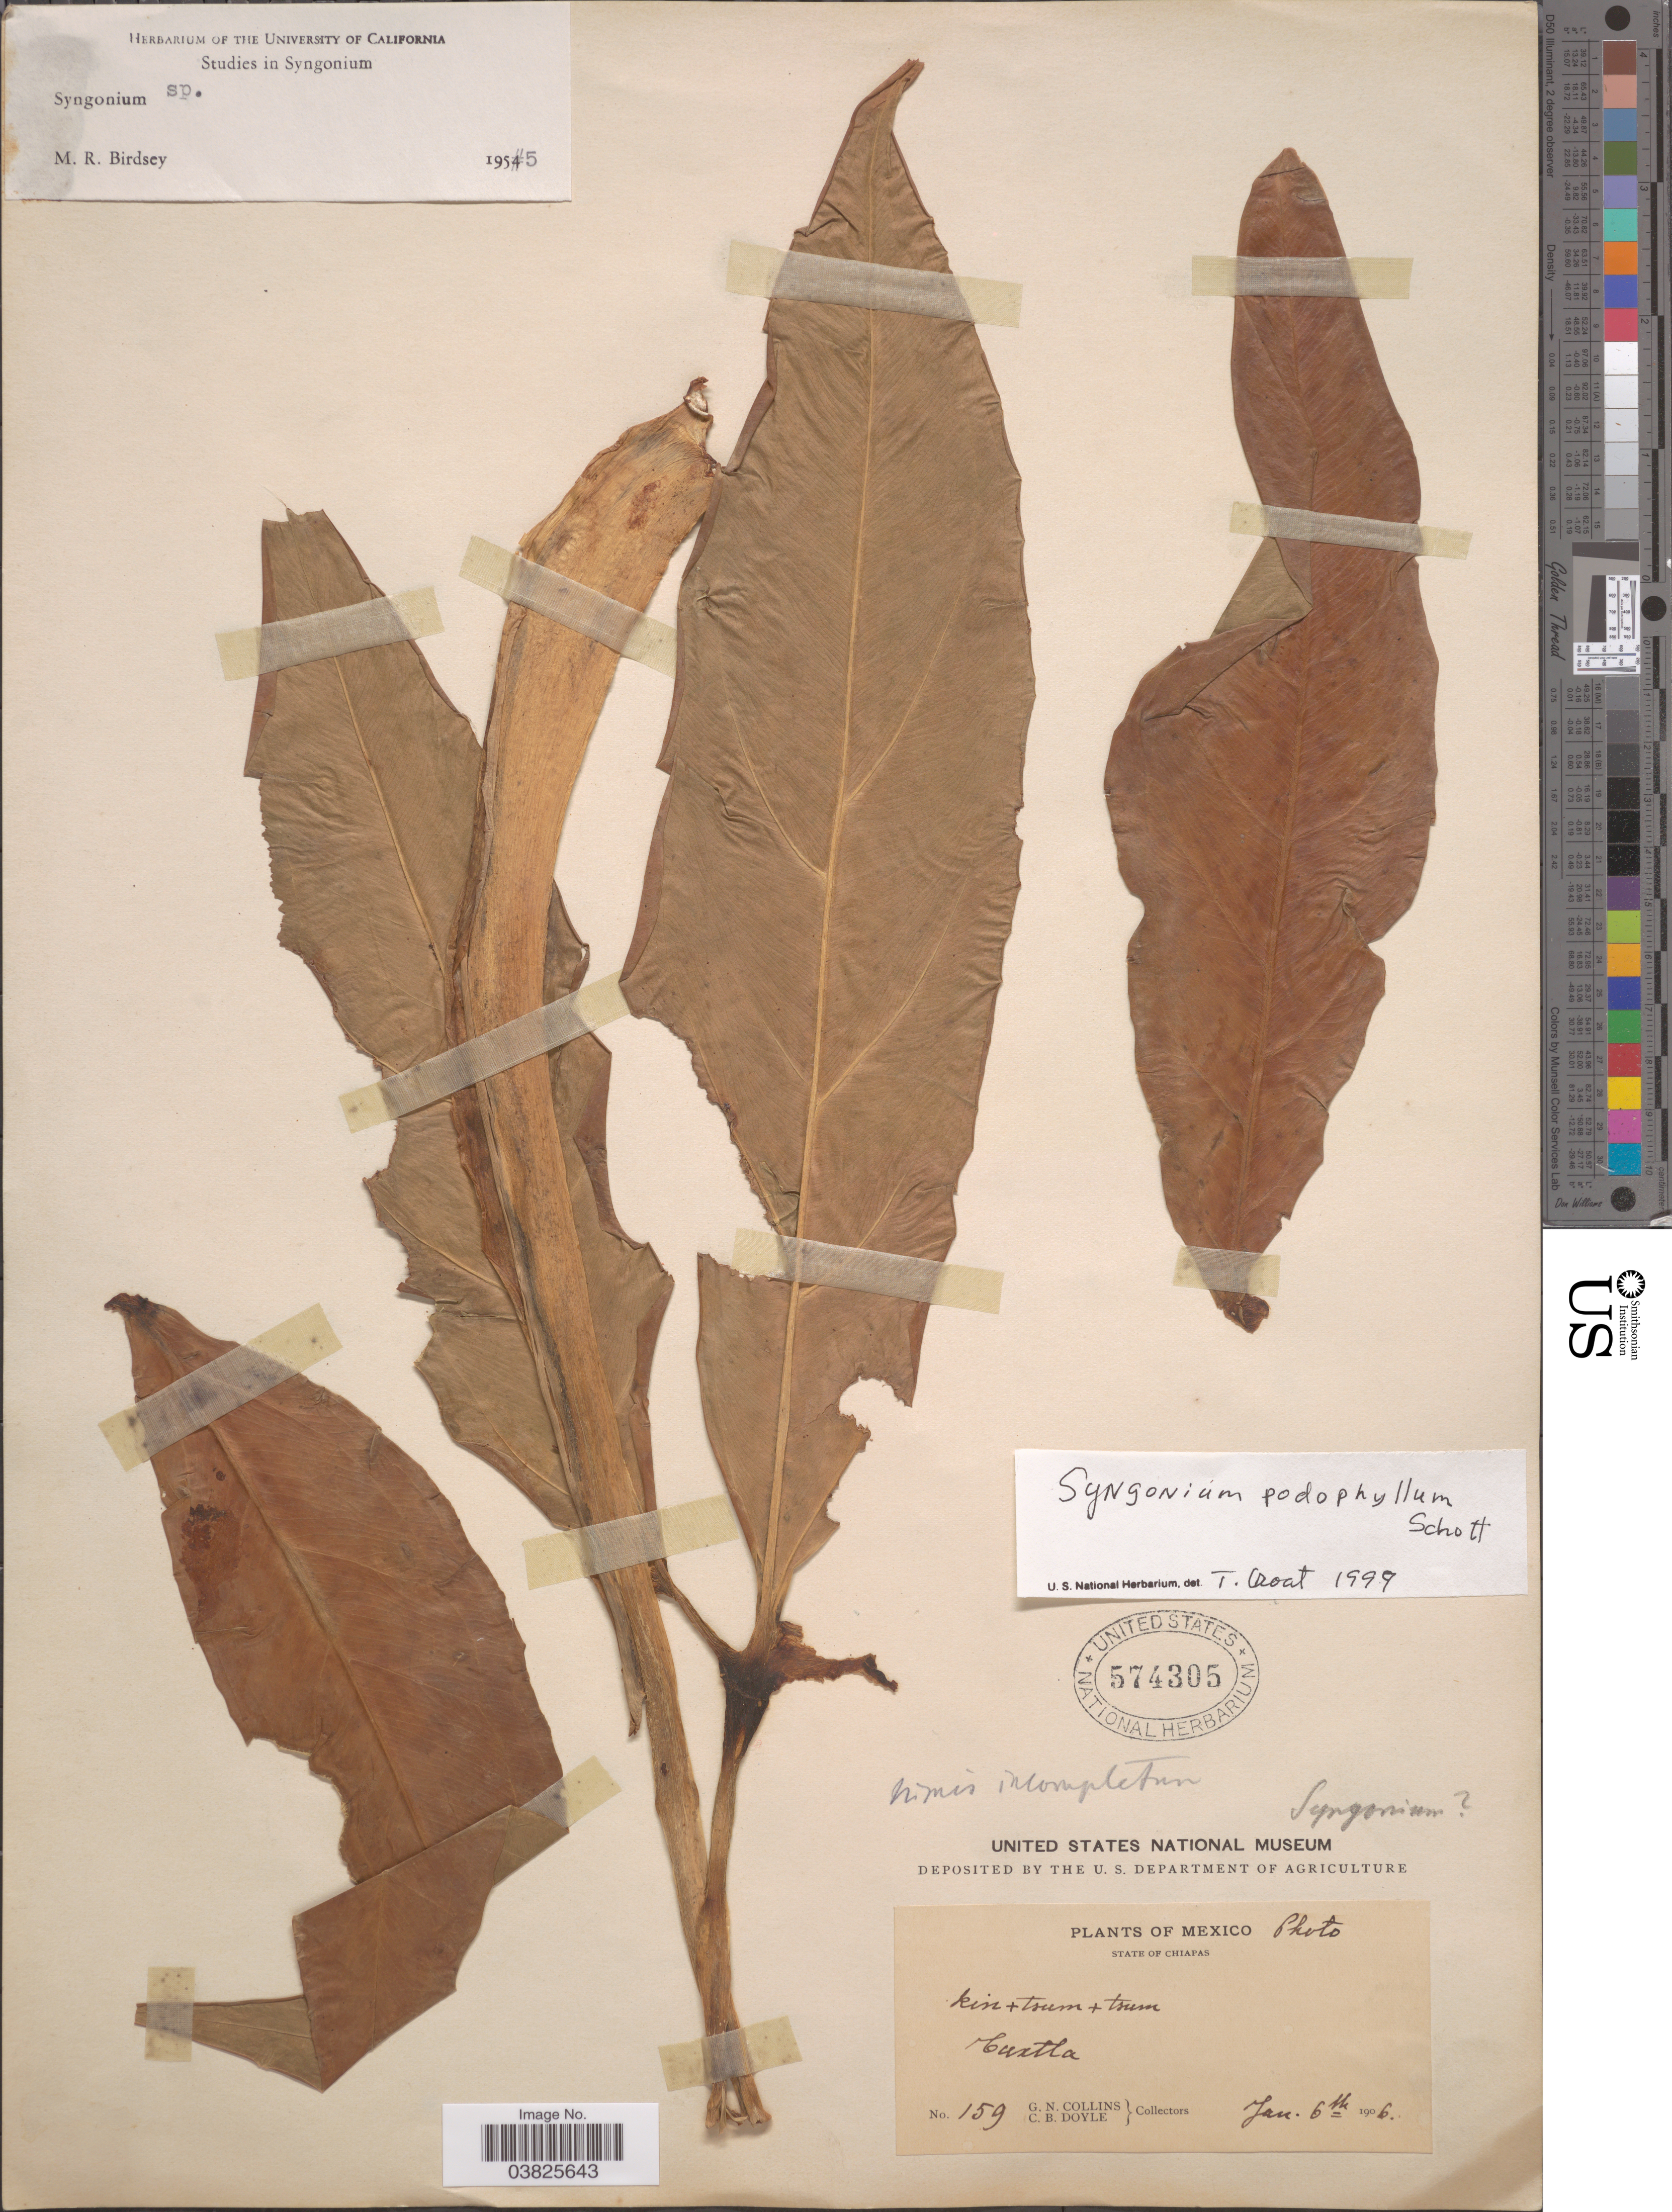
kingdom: Plantae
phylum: Tracheophyta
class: Liliopsida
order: Alismatales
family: Araceae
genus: Syngonium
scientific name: Syngonium podophyllum 'Lemon-Lime'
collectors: G. Collins & C. Doyle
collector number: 159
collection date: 1906-01-06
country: Mexico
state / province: Chiapas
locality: Tuxtla.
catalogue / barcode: US 574305